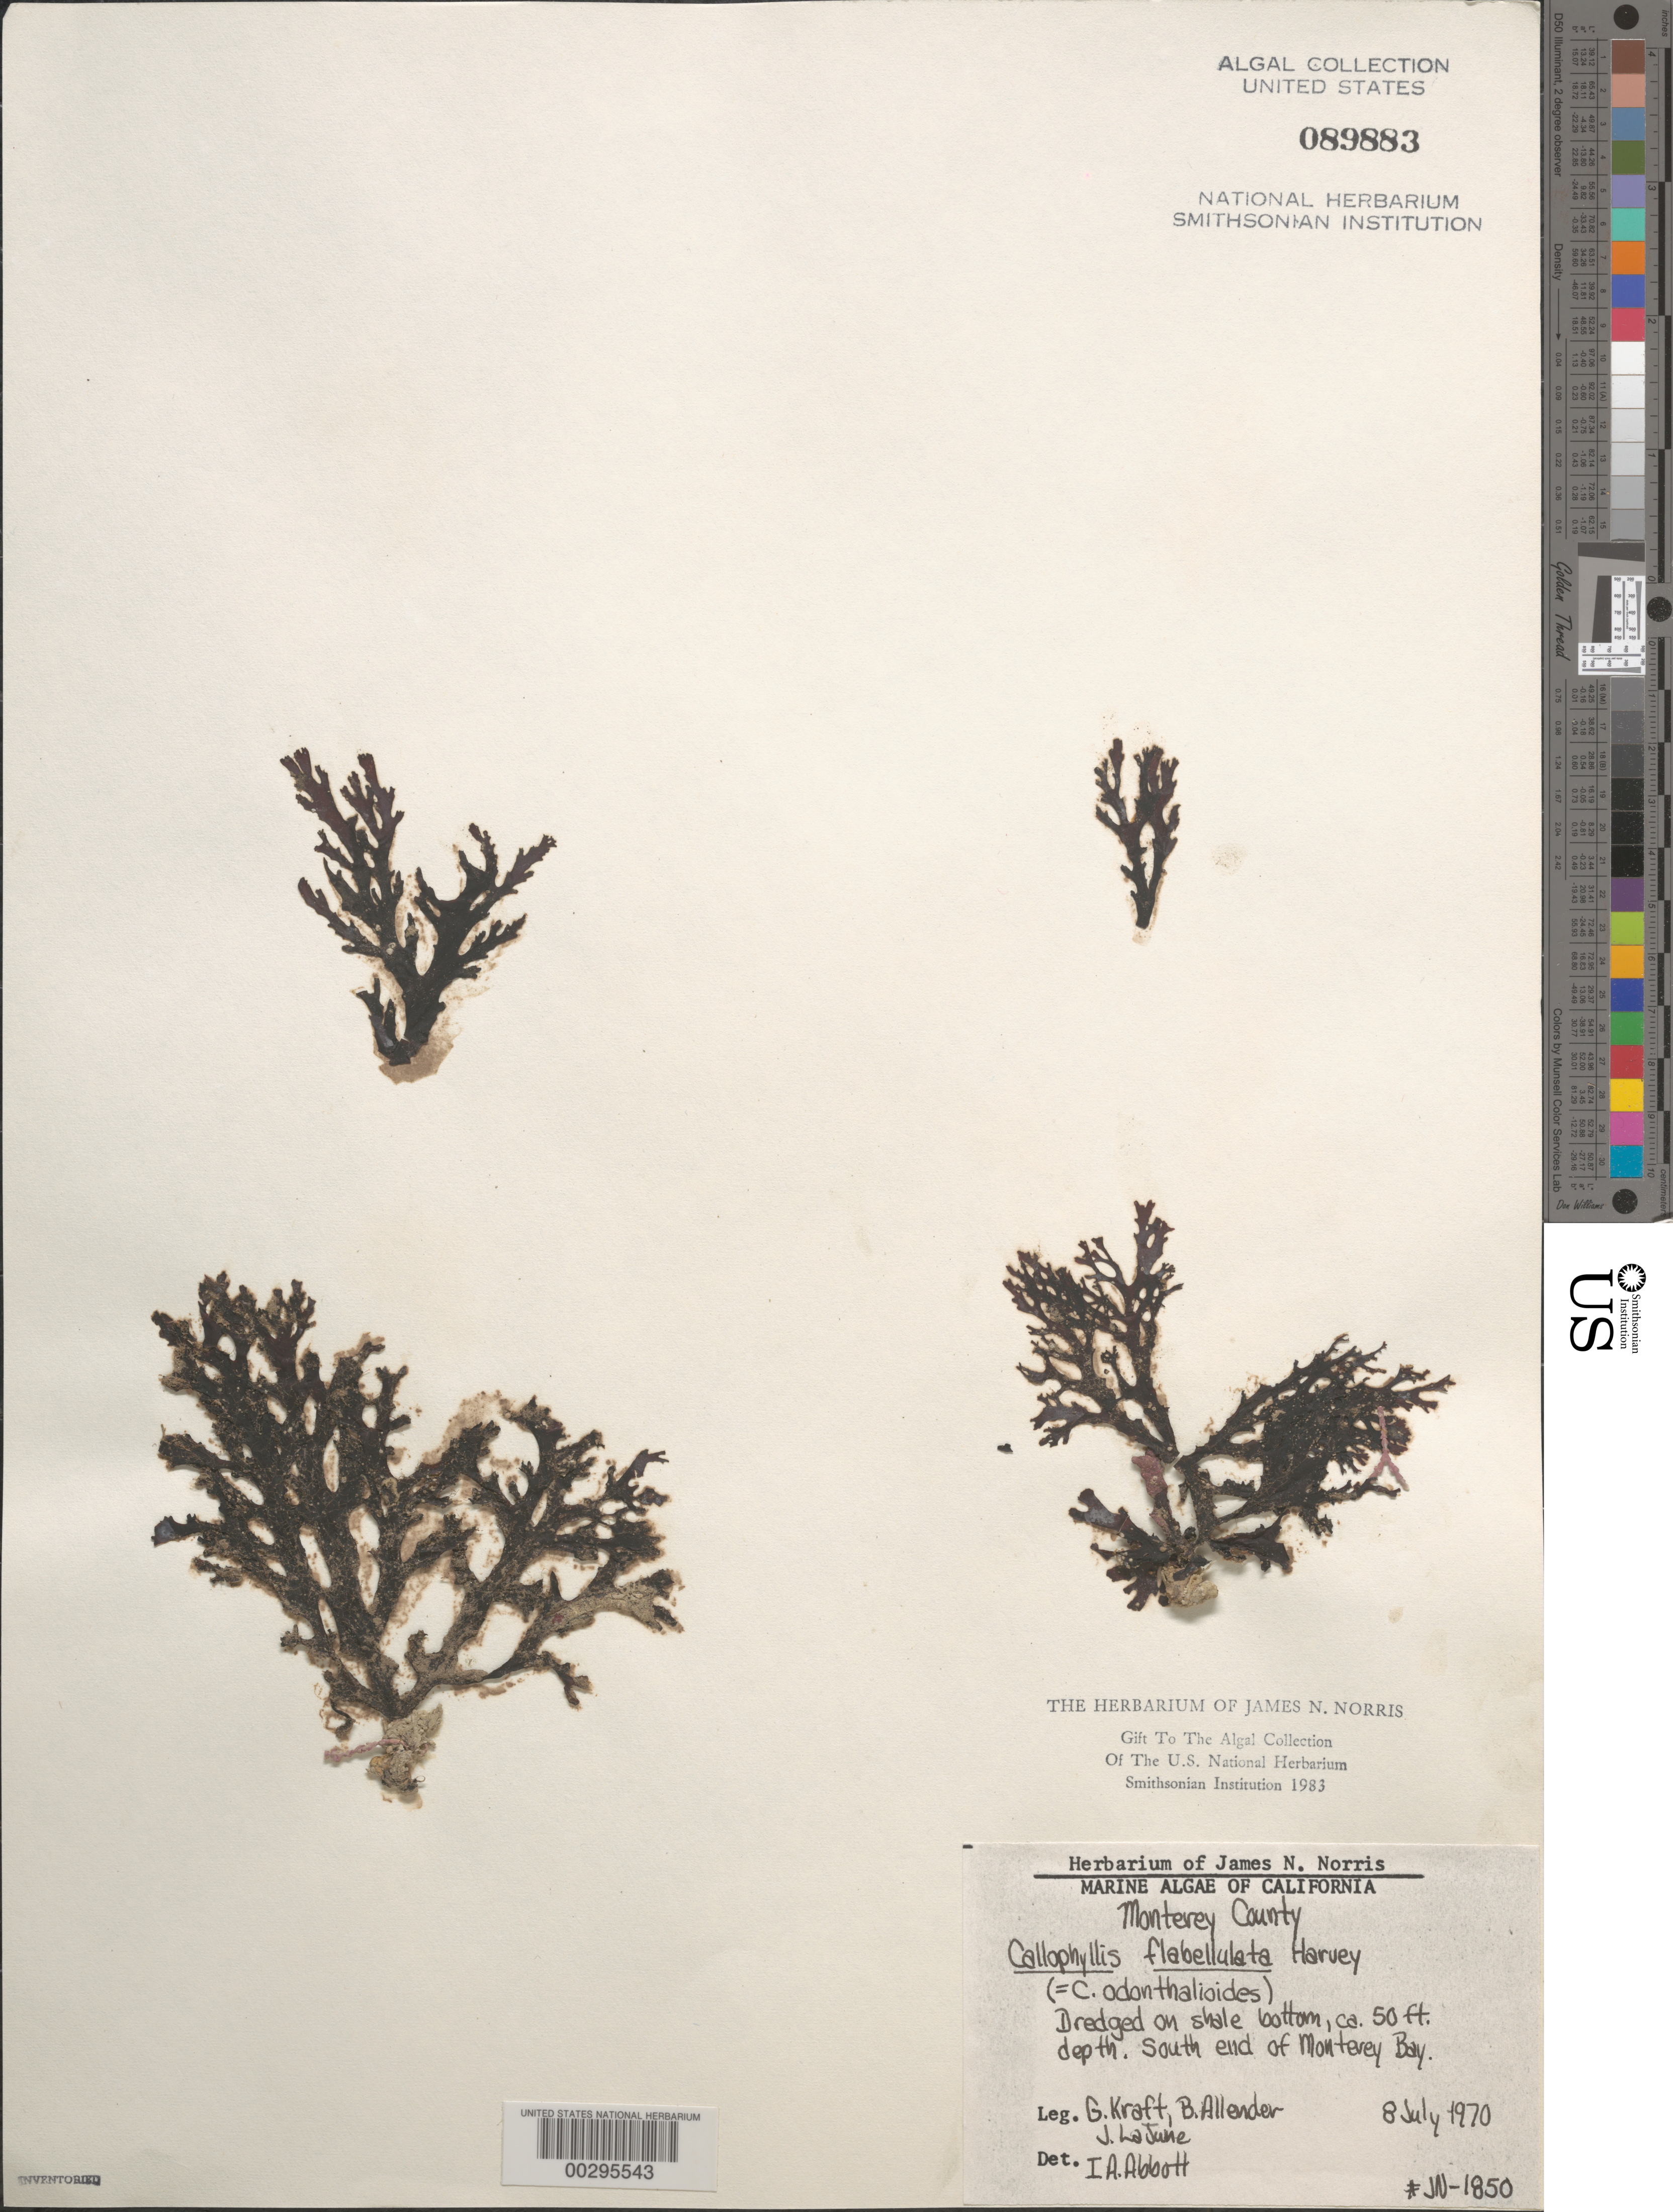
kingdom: Plantae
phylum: Rhodophyta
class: Florideophyceae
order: Gigartinales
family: Kallymeniaceae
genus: Callophyllis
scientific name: Callophyllis flabellulata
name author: Harv.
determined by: Abbott, Isabella A.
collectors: G. T. Kraft, B. Allender & J. La June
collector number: JN-1850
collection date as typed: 08 Jul 1970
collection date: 1970-07-08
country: United States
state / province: California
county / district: Monterey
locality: Monterey Bay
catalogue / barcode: US 89883